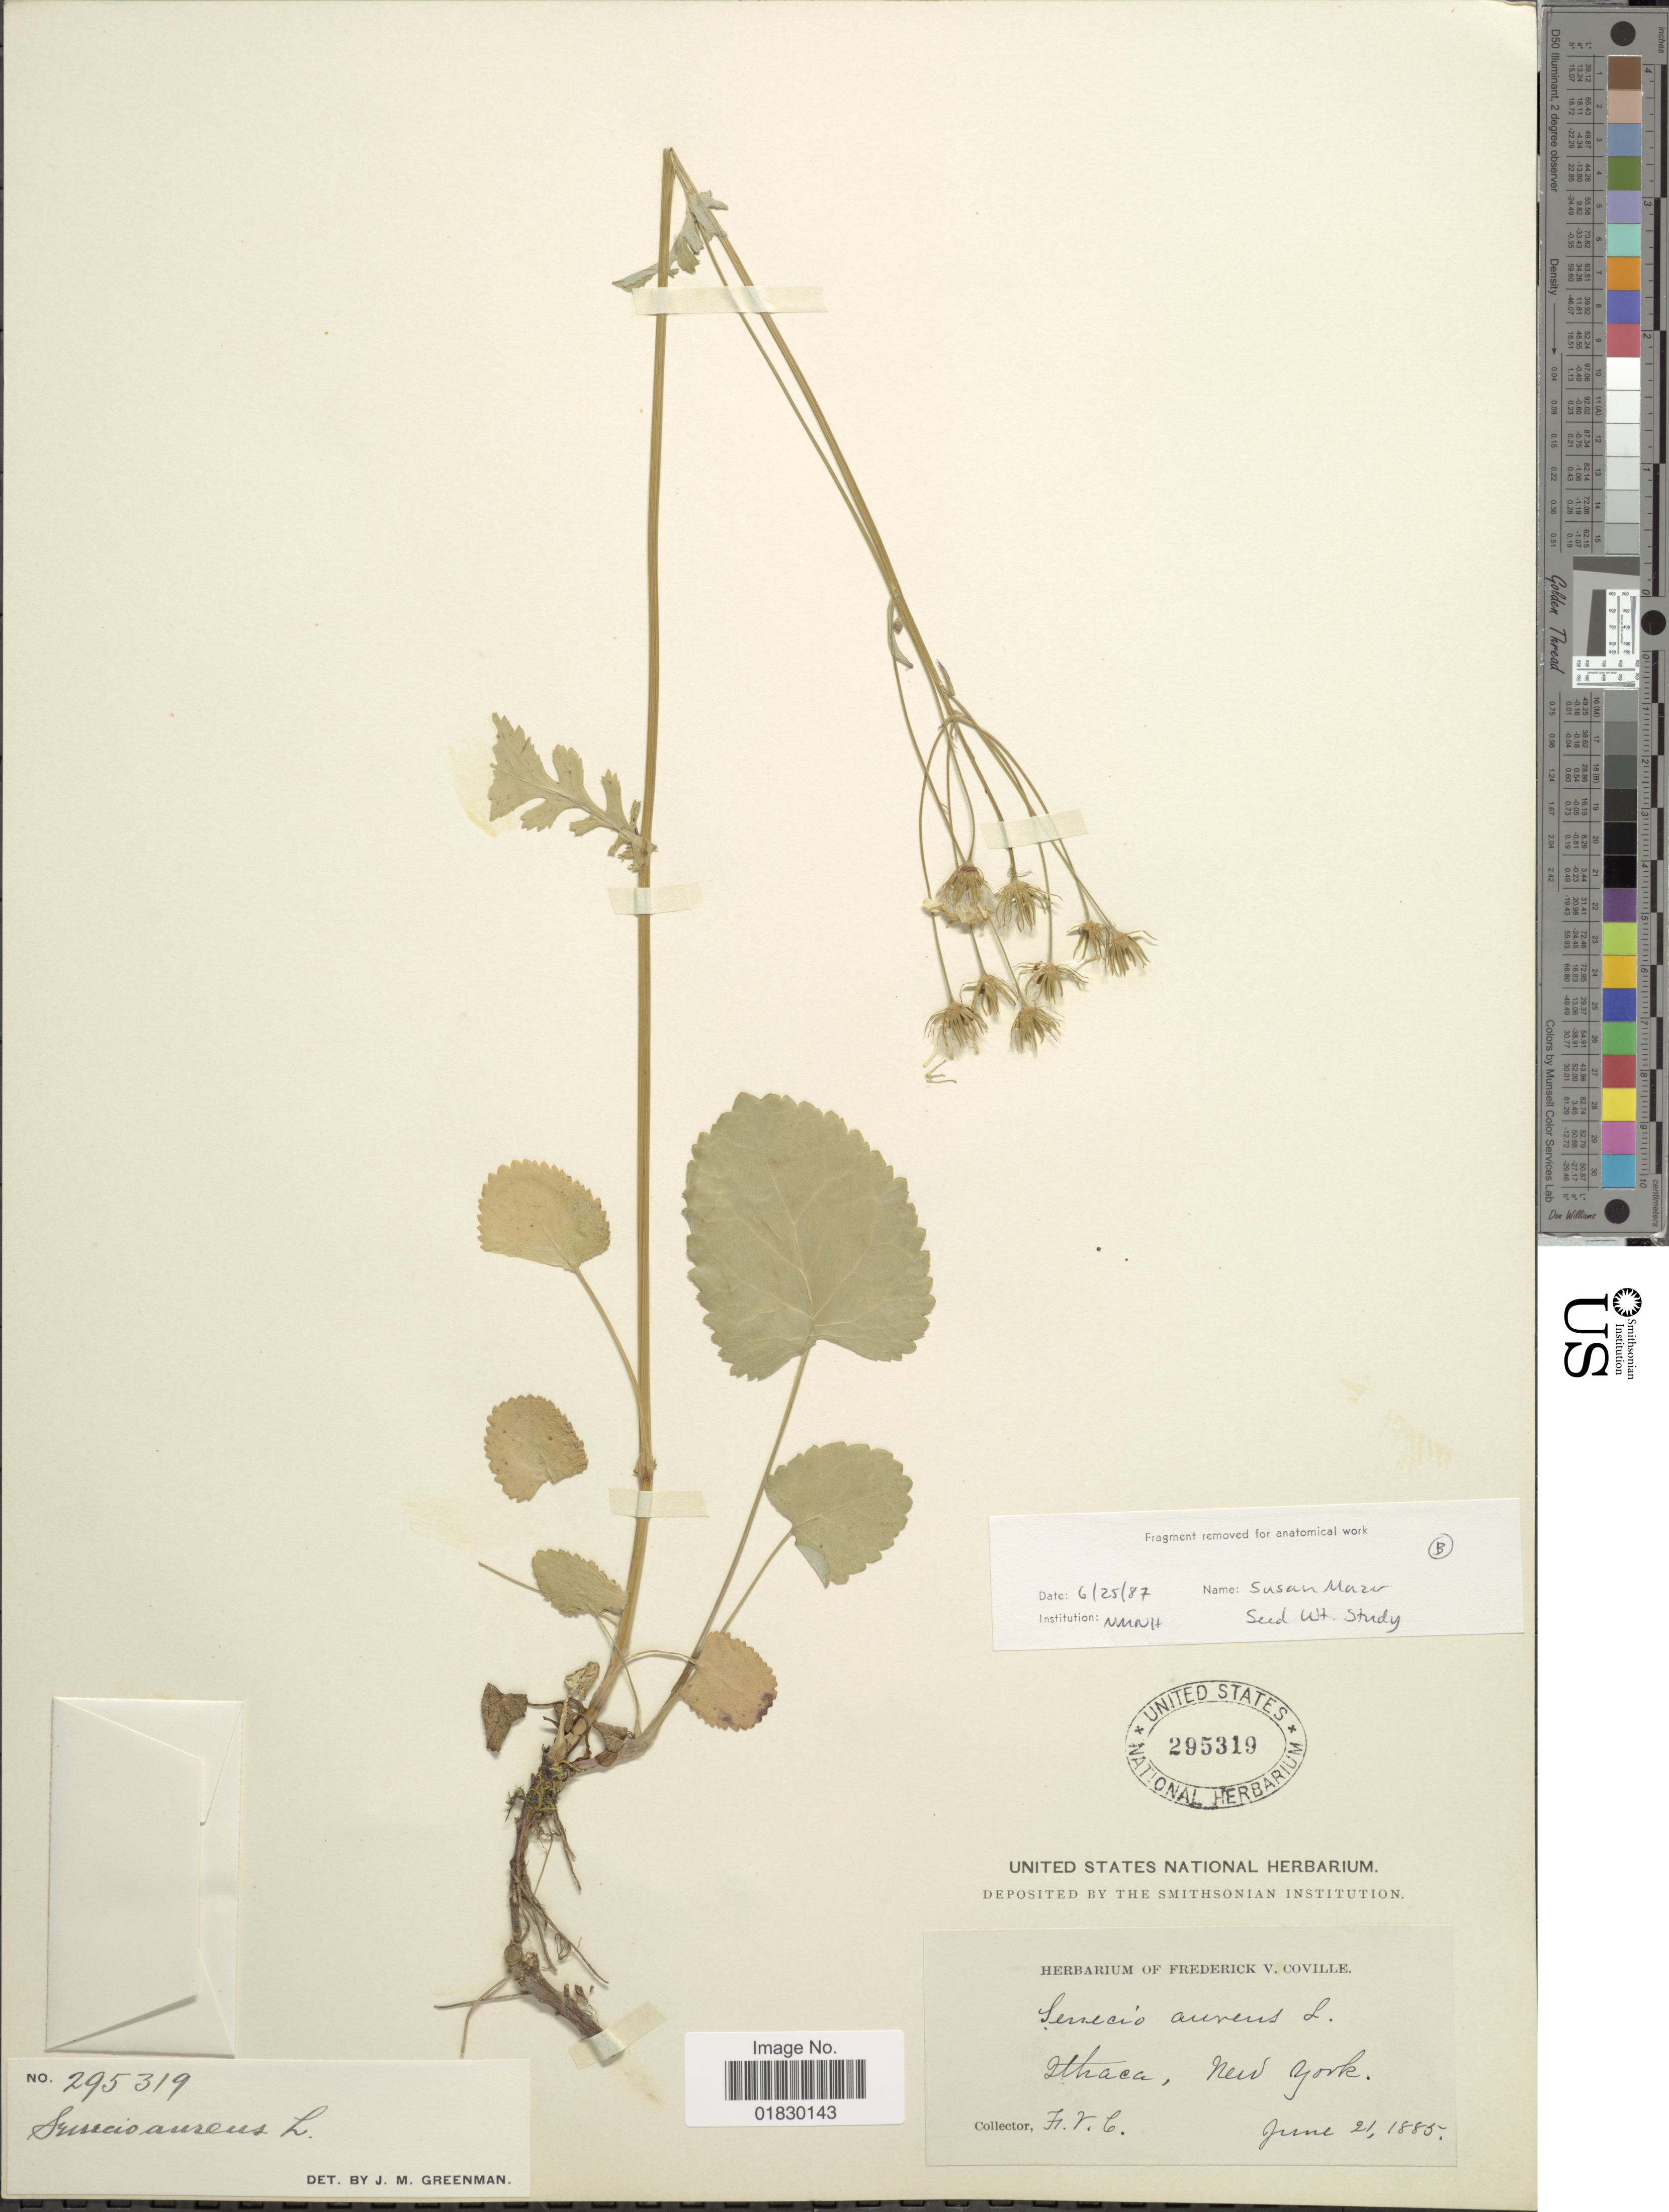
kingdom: Plantae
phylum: Tracheophyta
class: Magnoliopsida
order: Asterales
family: Asteraceae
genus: Packera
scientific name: Packera aurea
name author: (L.) Á. Löve & D. Löve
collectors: F. V. Coville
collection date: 1885-06-21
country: United States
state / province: New York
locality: Ithaca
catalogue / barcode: US 295319